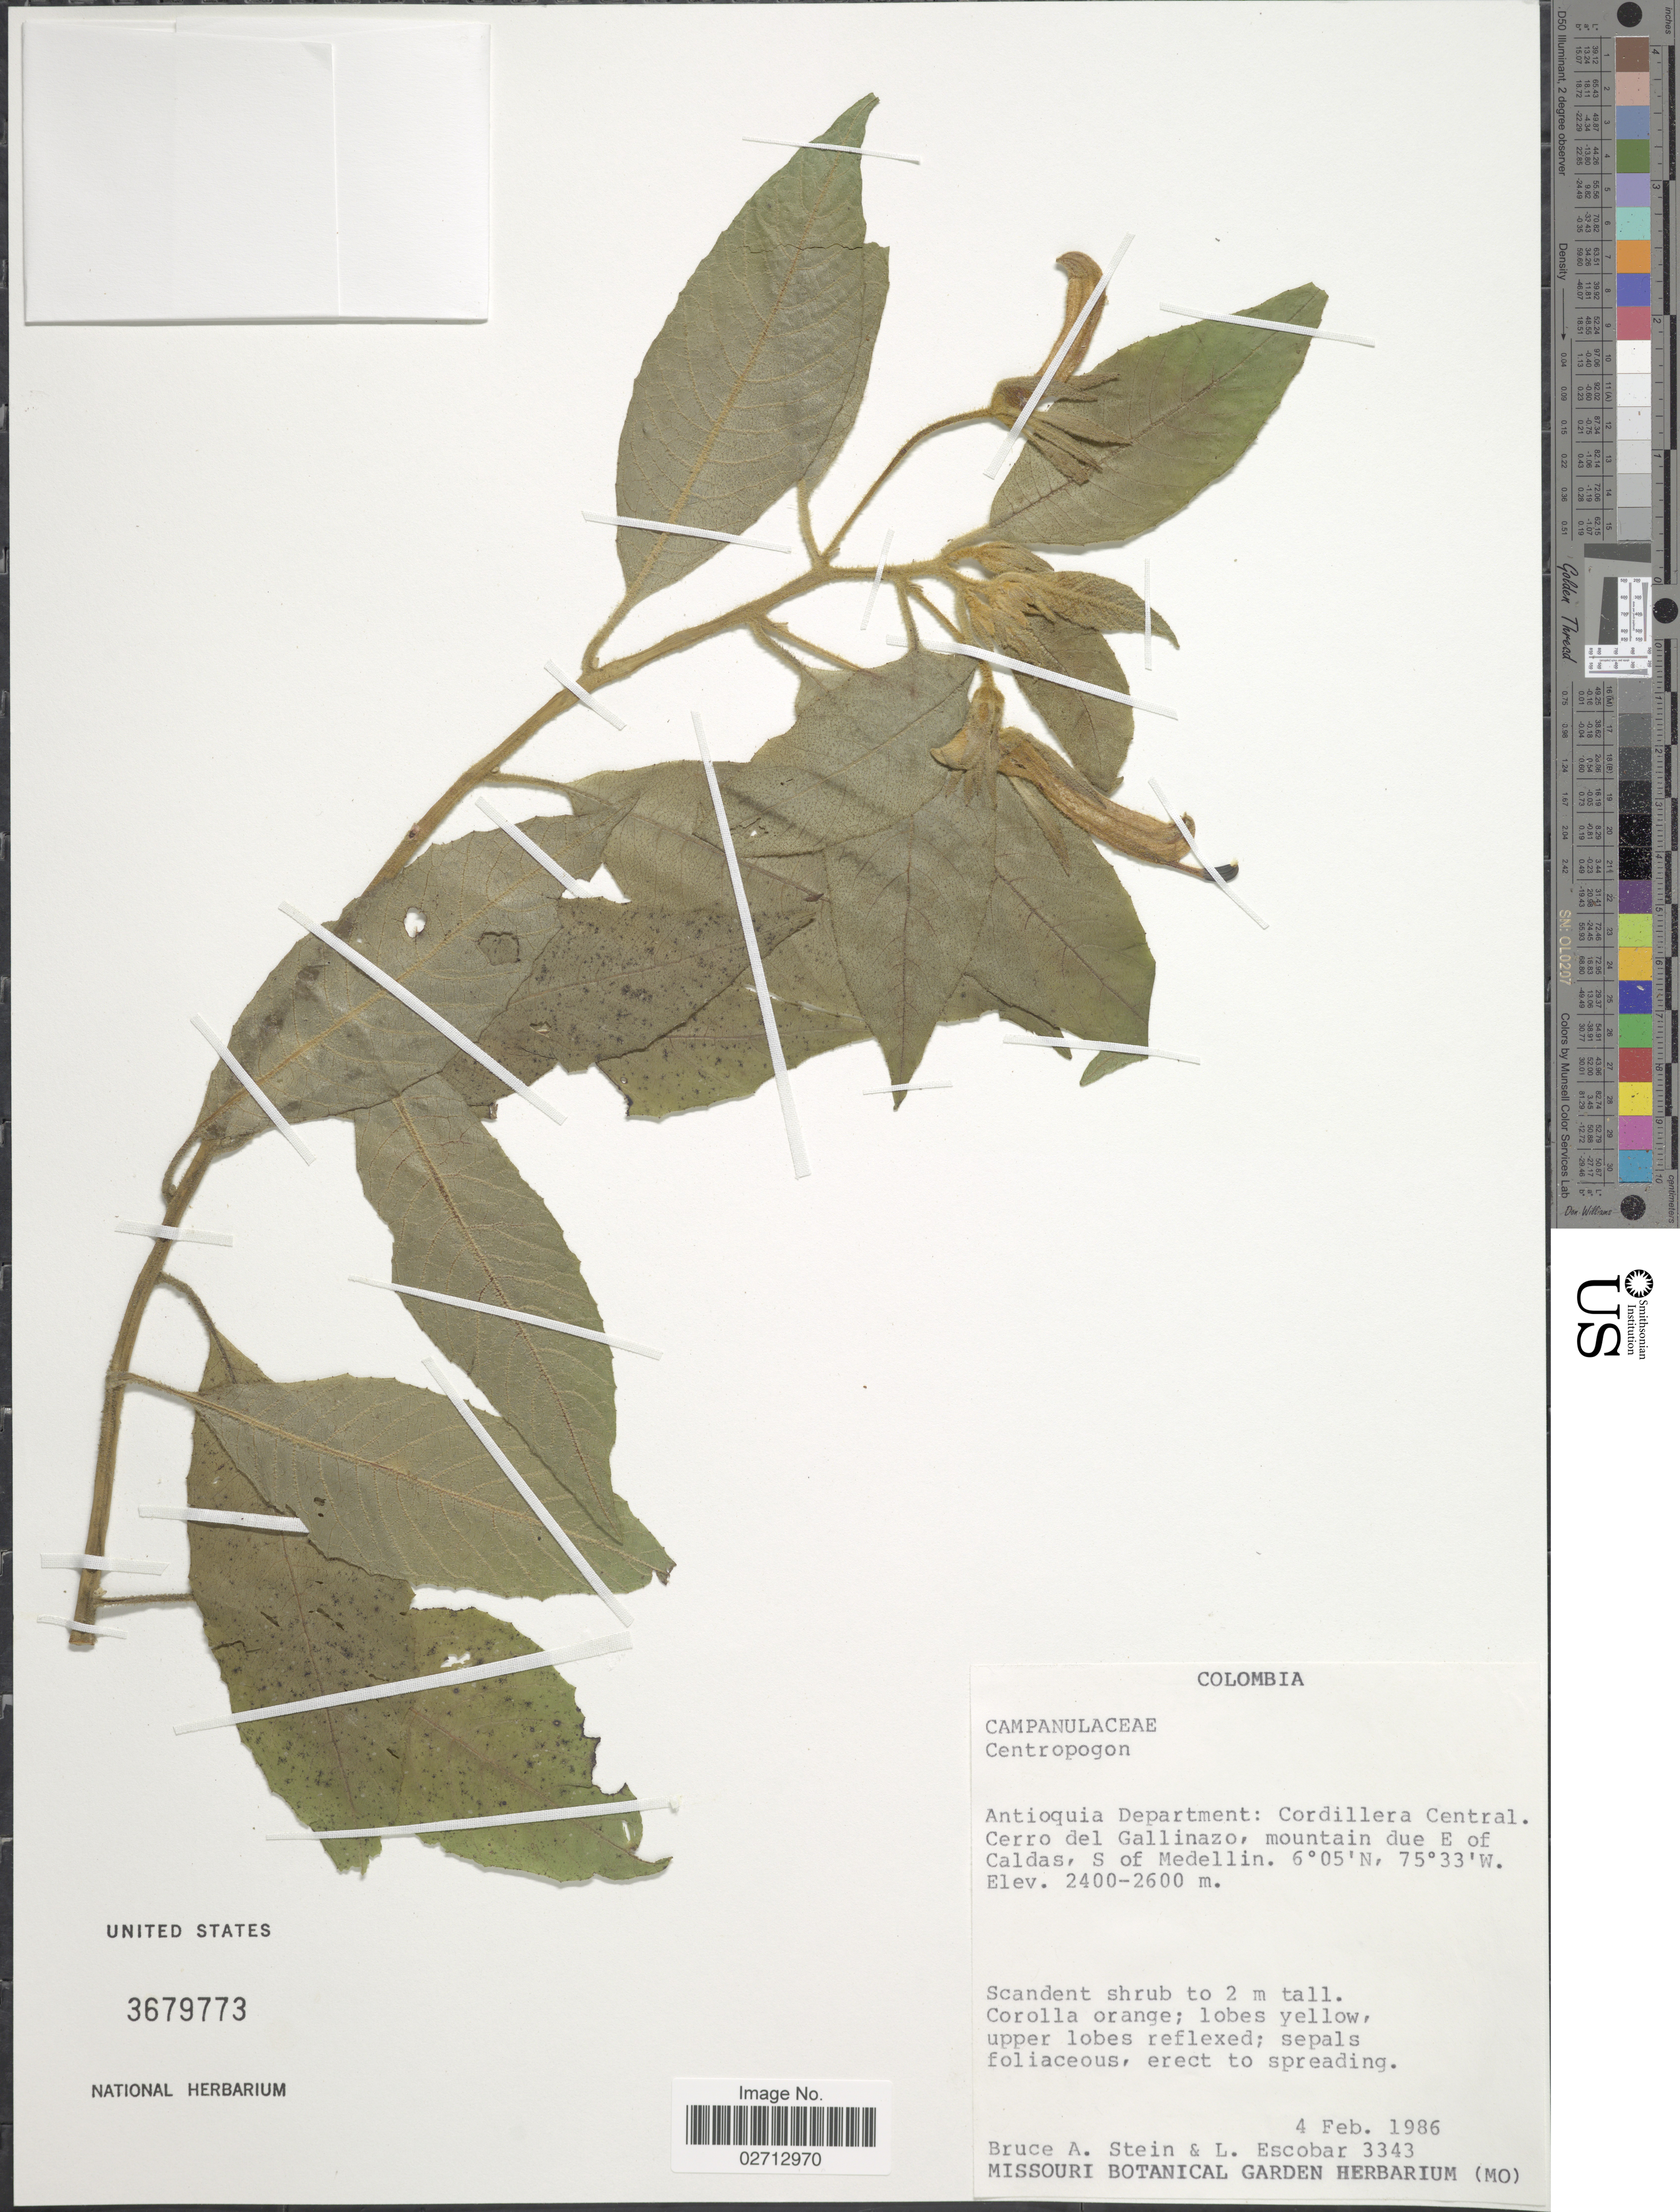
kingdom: Plantae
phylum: Tracheophyta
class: Magnoliopsida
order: Asterales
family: Campanulaceae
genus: Centropogon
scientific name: Centropogon sp.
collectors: B. A. Stein & L. Escobar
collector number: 3343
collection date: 1986-02-04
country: Colombia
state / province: Antioquia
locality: Cordillera Central. Cerro del Gallinazo, mountain due E of Caldas, S of Medellin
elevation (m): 2400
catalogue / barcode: US 3679773